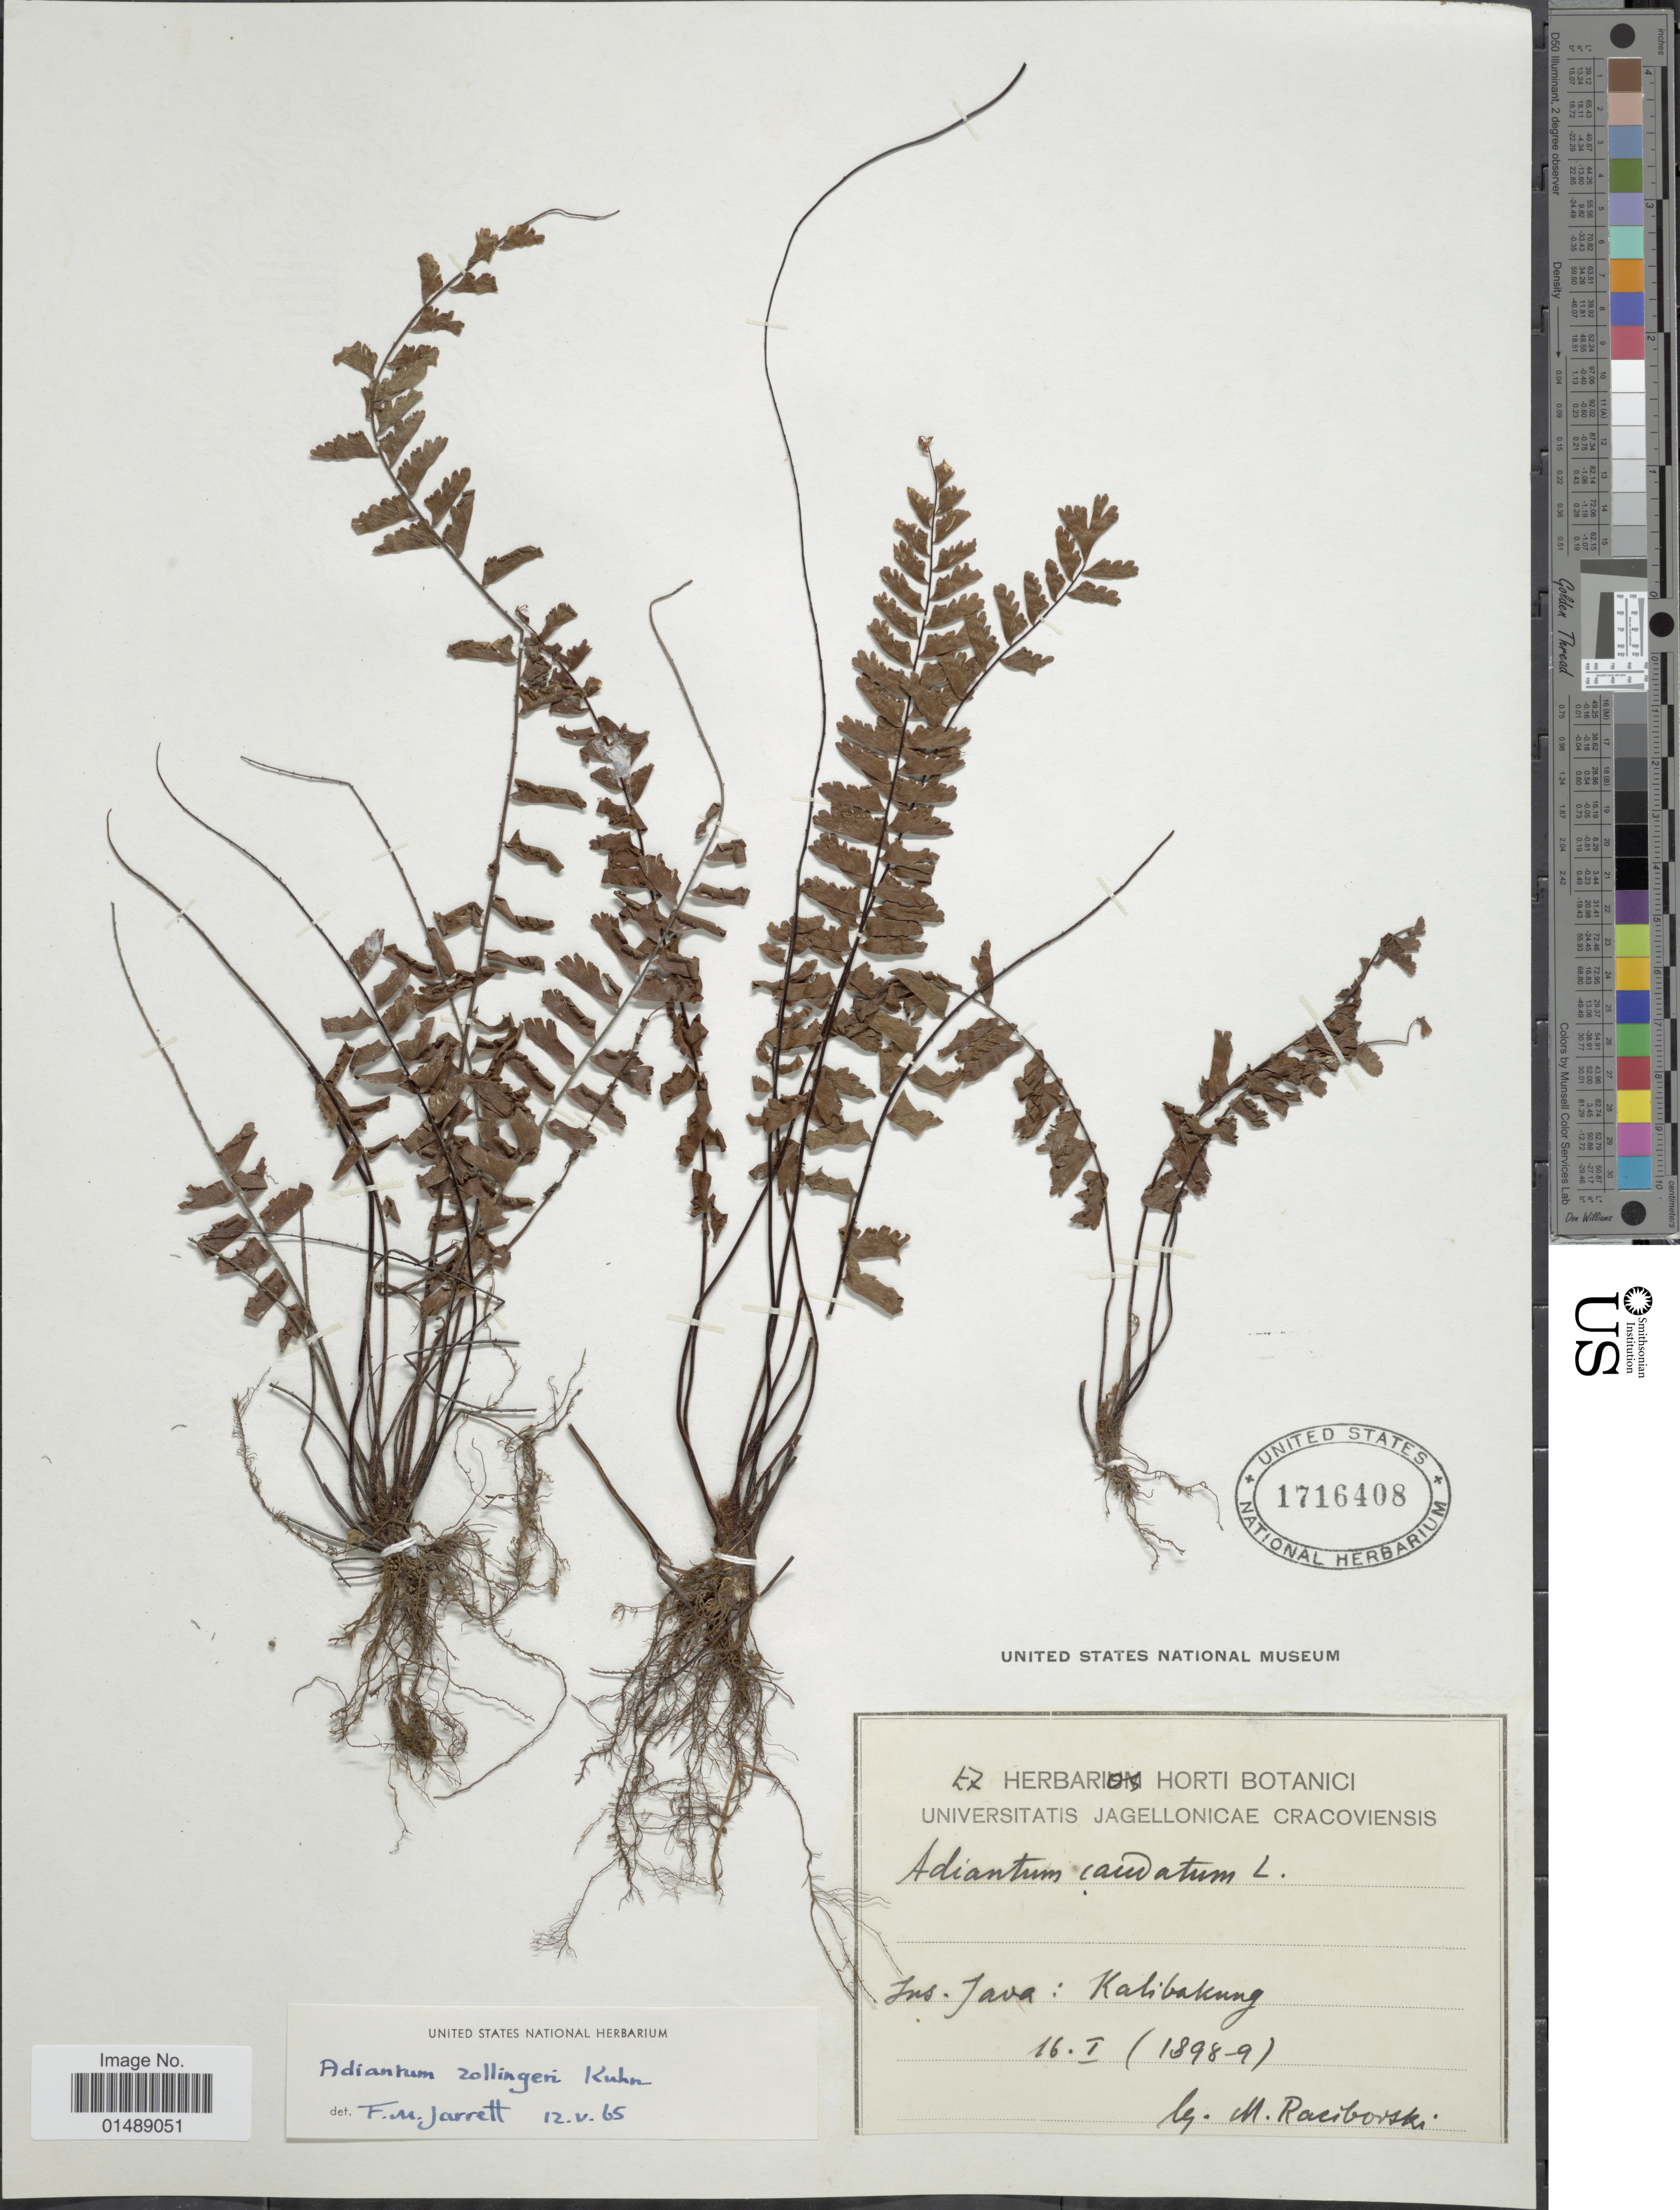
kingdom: Plantae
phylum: Tracheophyta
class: Polypodiopsida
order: Polypodiales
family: Pteridaceae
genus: Adiantum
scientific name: Adiantum zollingeri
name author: Mett. ex Kuhn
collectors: M. Raciborski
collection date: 1898-01-16/1899-01-16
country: Indonesia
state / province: Java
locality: Kalibakung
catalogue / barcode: US 1716408